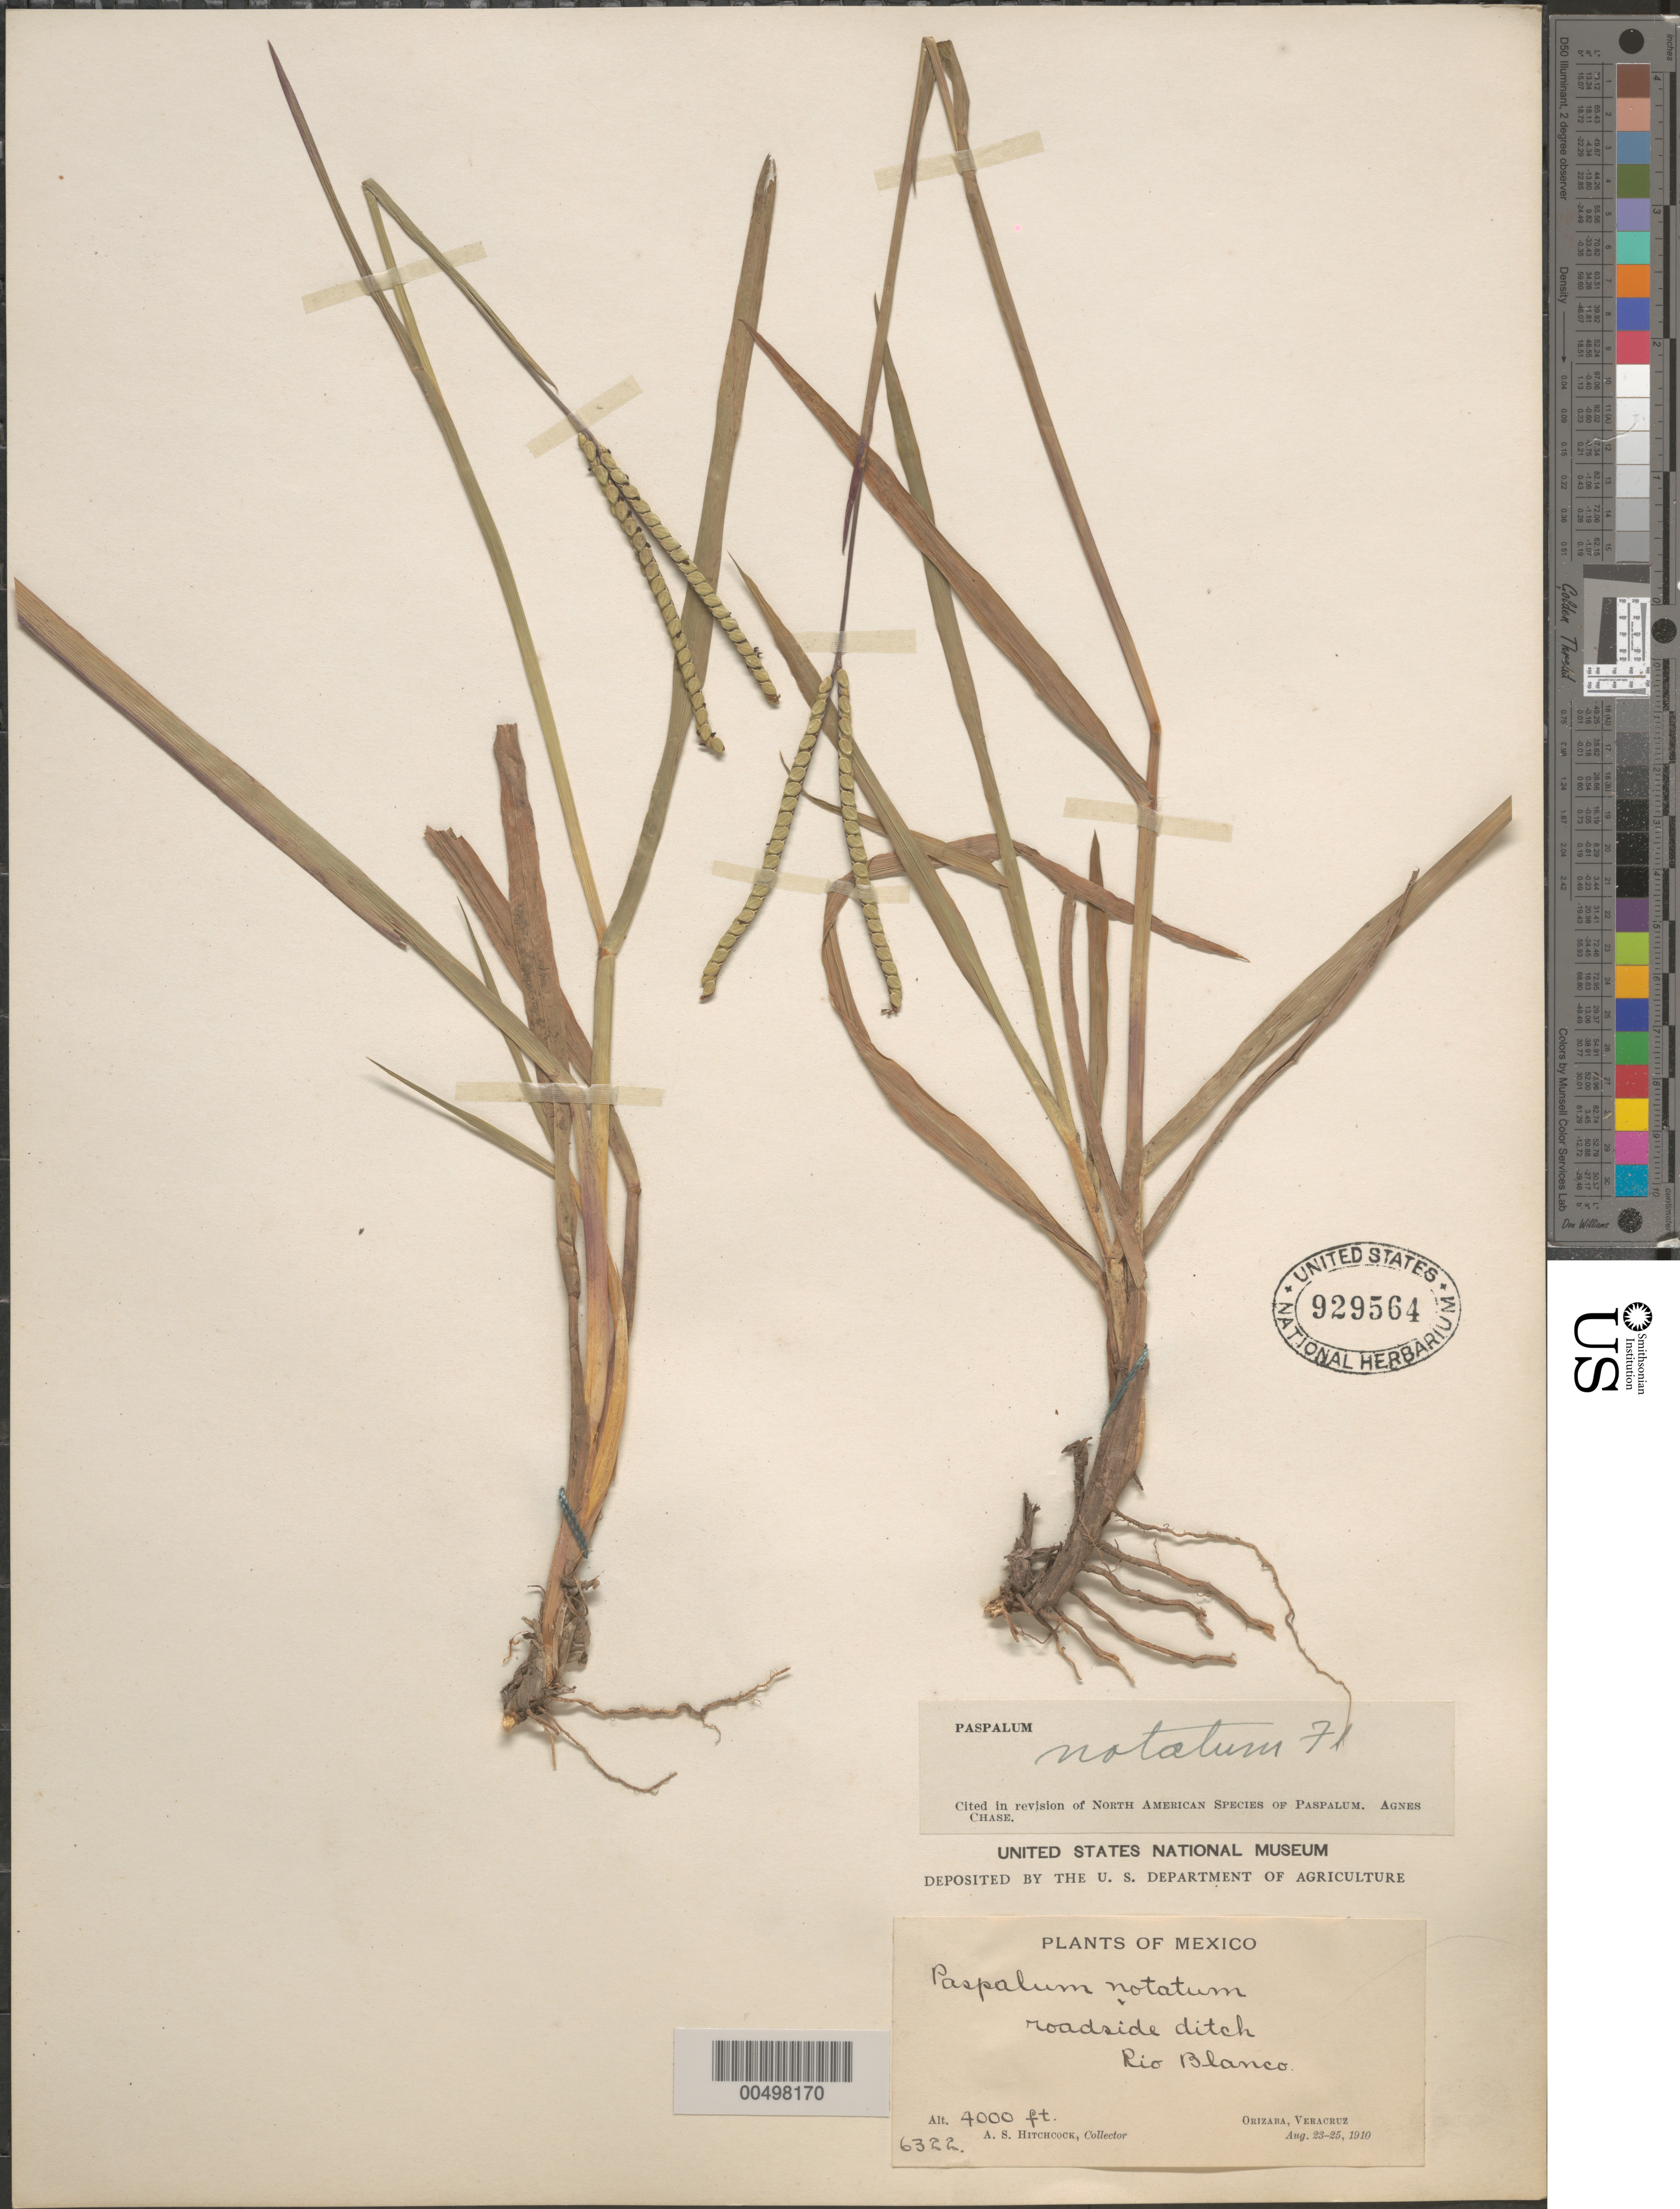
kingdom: Plantae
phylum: Tracheophyta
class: Liliopsida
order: Poales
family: Poaceae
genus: Paspalum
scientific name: Paspalum notatum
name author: Flüggé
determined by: Chase, [M.] Agnes, (US)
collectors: A. S. Hitchcock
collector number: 6322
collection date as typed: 23 Aug 1910 to 25 Aug 1910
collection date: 1910-08-23/1910-08-25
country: Mexico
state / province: Veracruz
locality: Rio Blanco, Orizaba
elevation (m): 1219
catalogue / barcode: US 929564